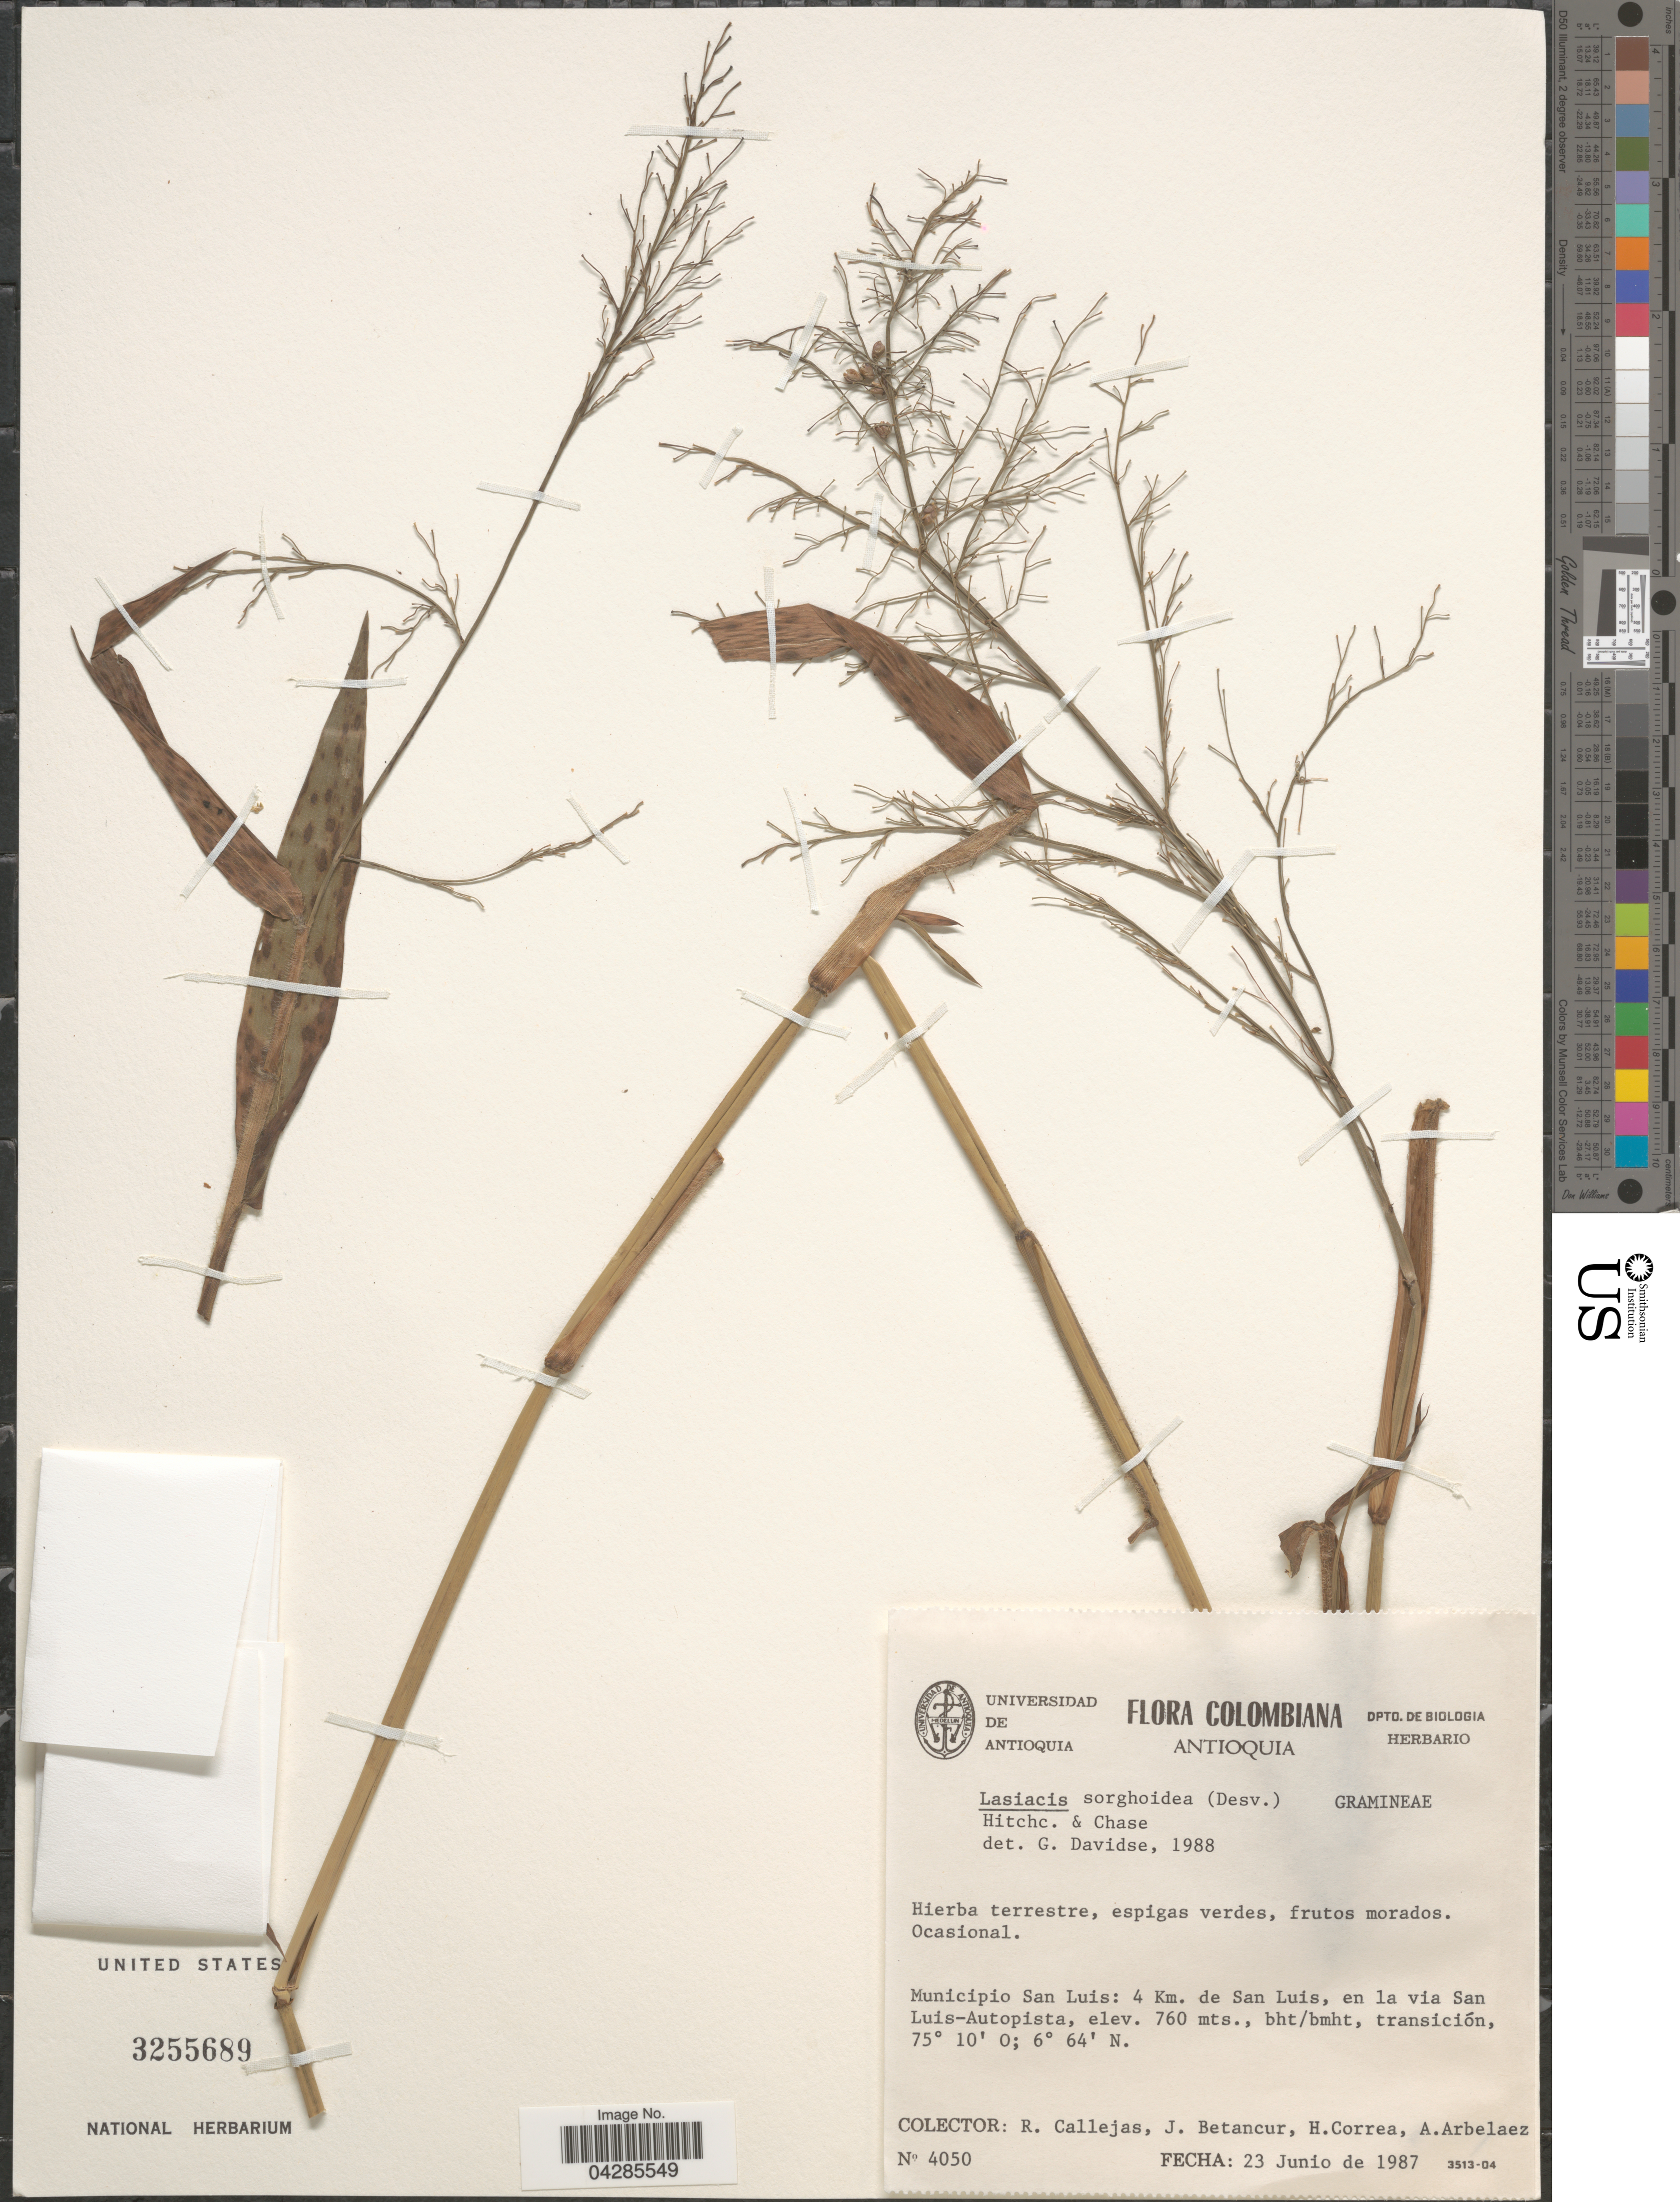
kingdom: Plantae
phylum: Tracheophyta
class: Liliopsida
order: Poales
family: Poaceae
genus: Lasiacis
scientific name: Lasiacis sorghoidea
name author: (Desv. ex Ham.) Hitchc. & Chase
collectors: R. Callejas, J. Betancur, H. Correa & A. Arbelaez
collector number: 4050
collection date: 1987-06-23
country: Colombia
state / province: Valle del Cauca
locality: Municipio San Luis: 4 Km. de San Luis, en la via San Luis-Autopista.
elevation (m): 760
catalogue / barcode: US 3255689